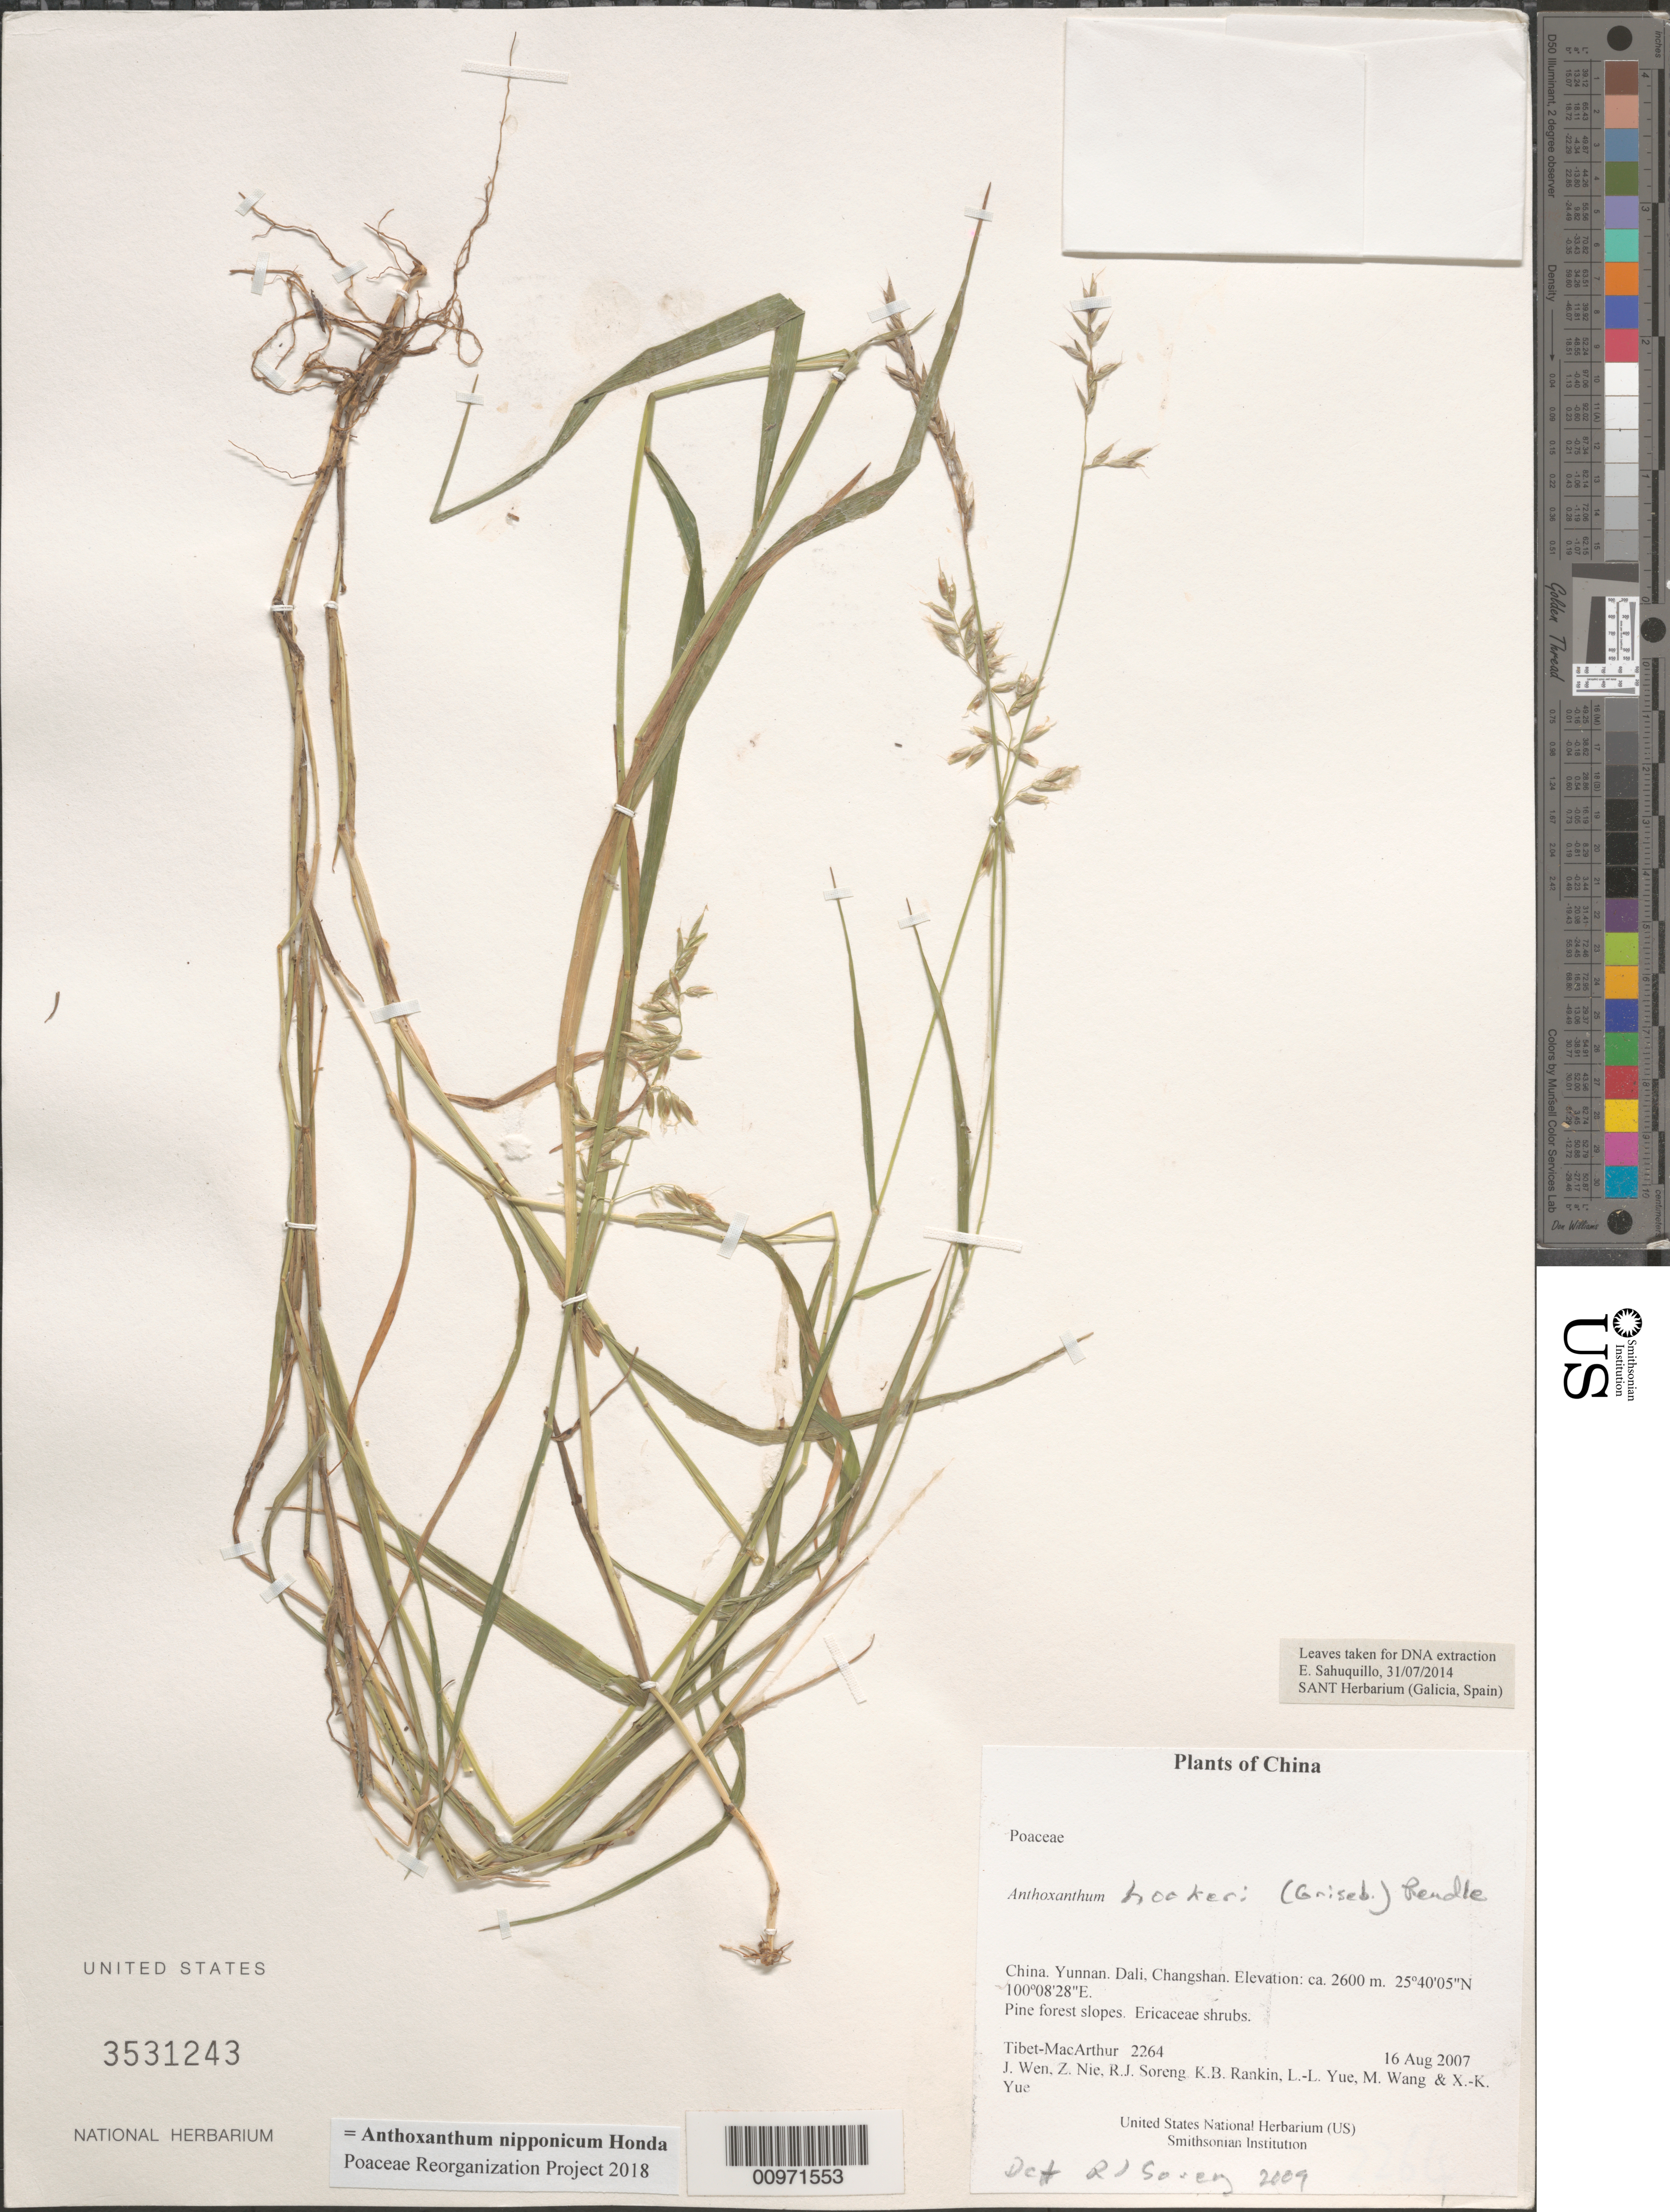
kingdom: Plantae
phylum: Tracheophyta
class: Liliopsida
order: Poales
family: Poaceae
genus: Anthoxanthum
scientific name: Anthoxanthum nipponicum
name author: Honda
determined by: Poaceae Reorganization Project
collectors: Tibet-MacArthur, J. Wen, Z. Nie, R. J. Soreng, K. Rankin, L. Yue, M. Wang & X. Yue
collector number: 2264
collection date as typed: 16 Aug 2007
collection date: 2007-08-16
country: China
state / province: Yunnan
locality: Dali, Changshan.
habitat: Pine forest slopes. Ericaceae shrubs.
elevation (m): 2600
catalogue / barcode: US 3531243